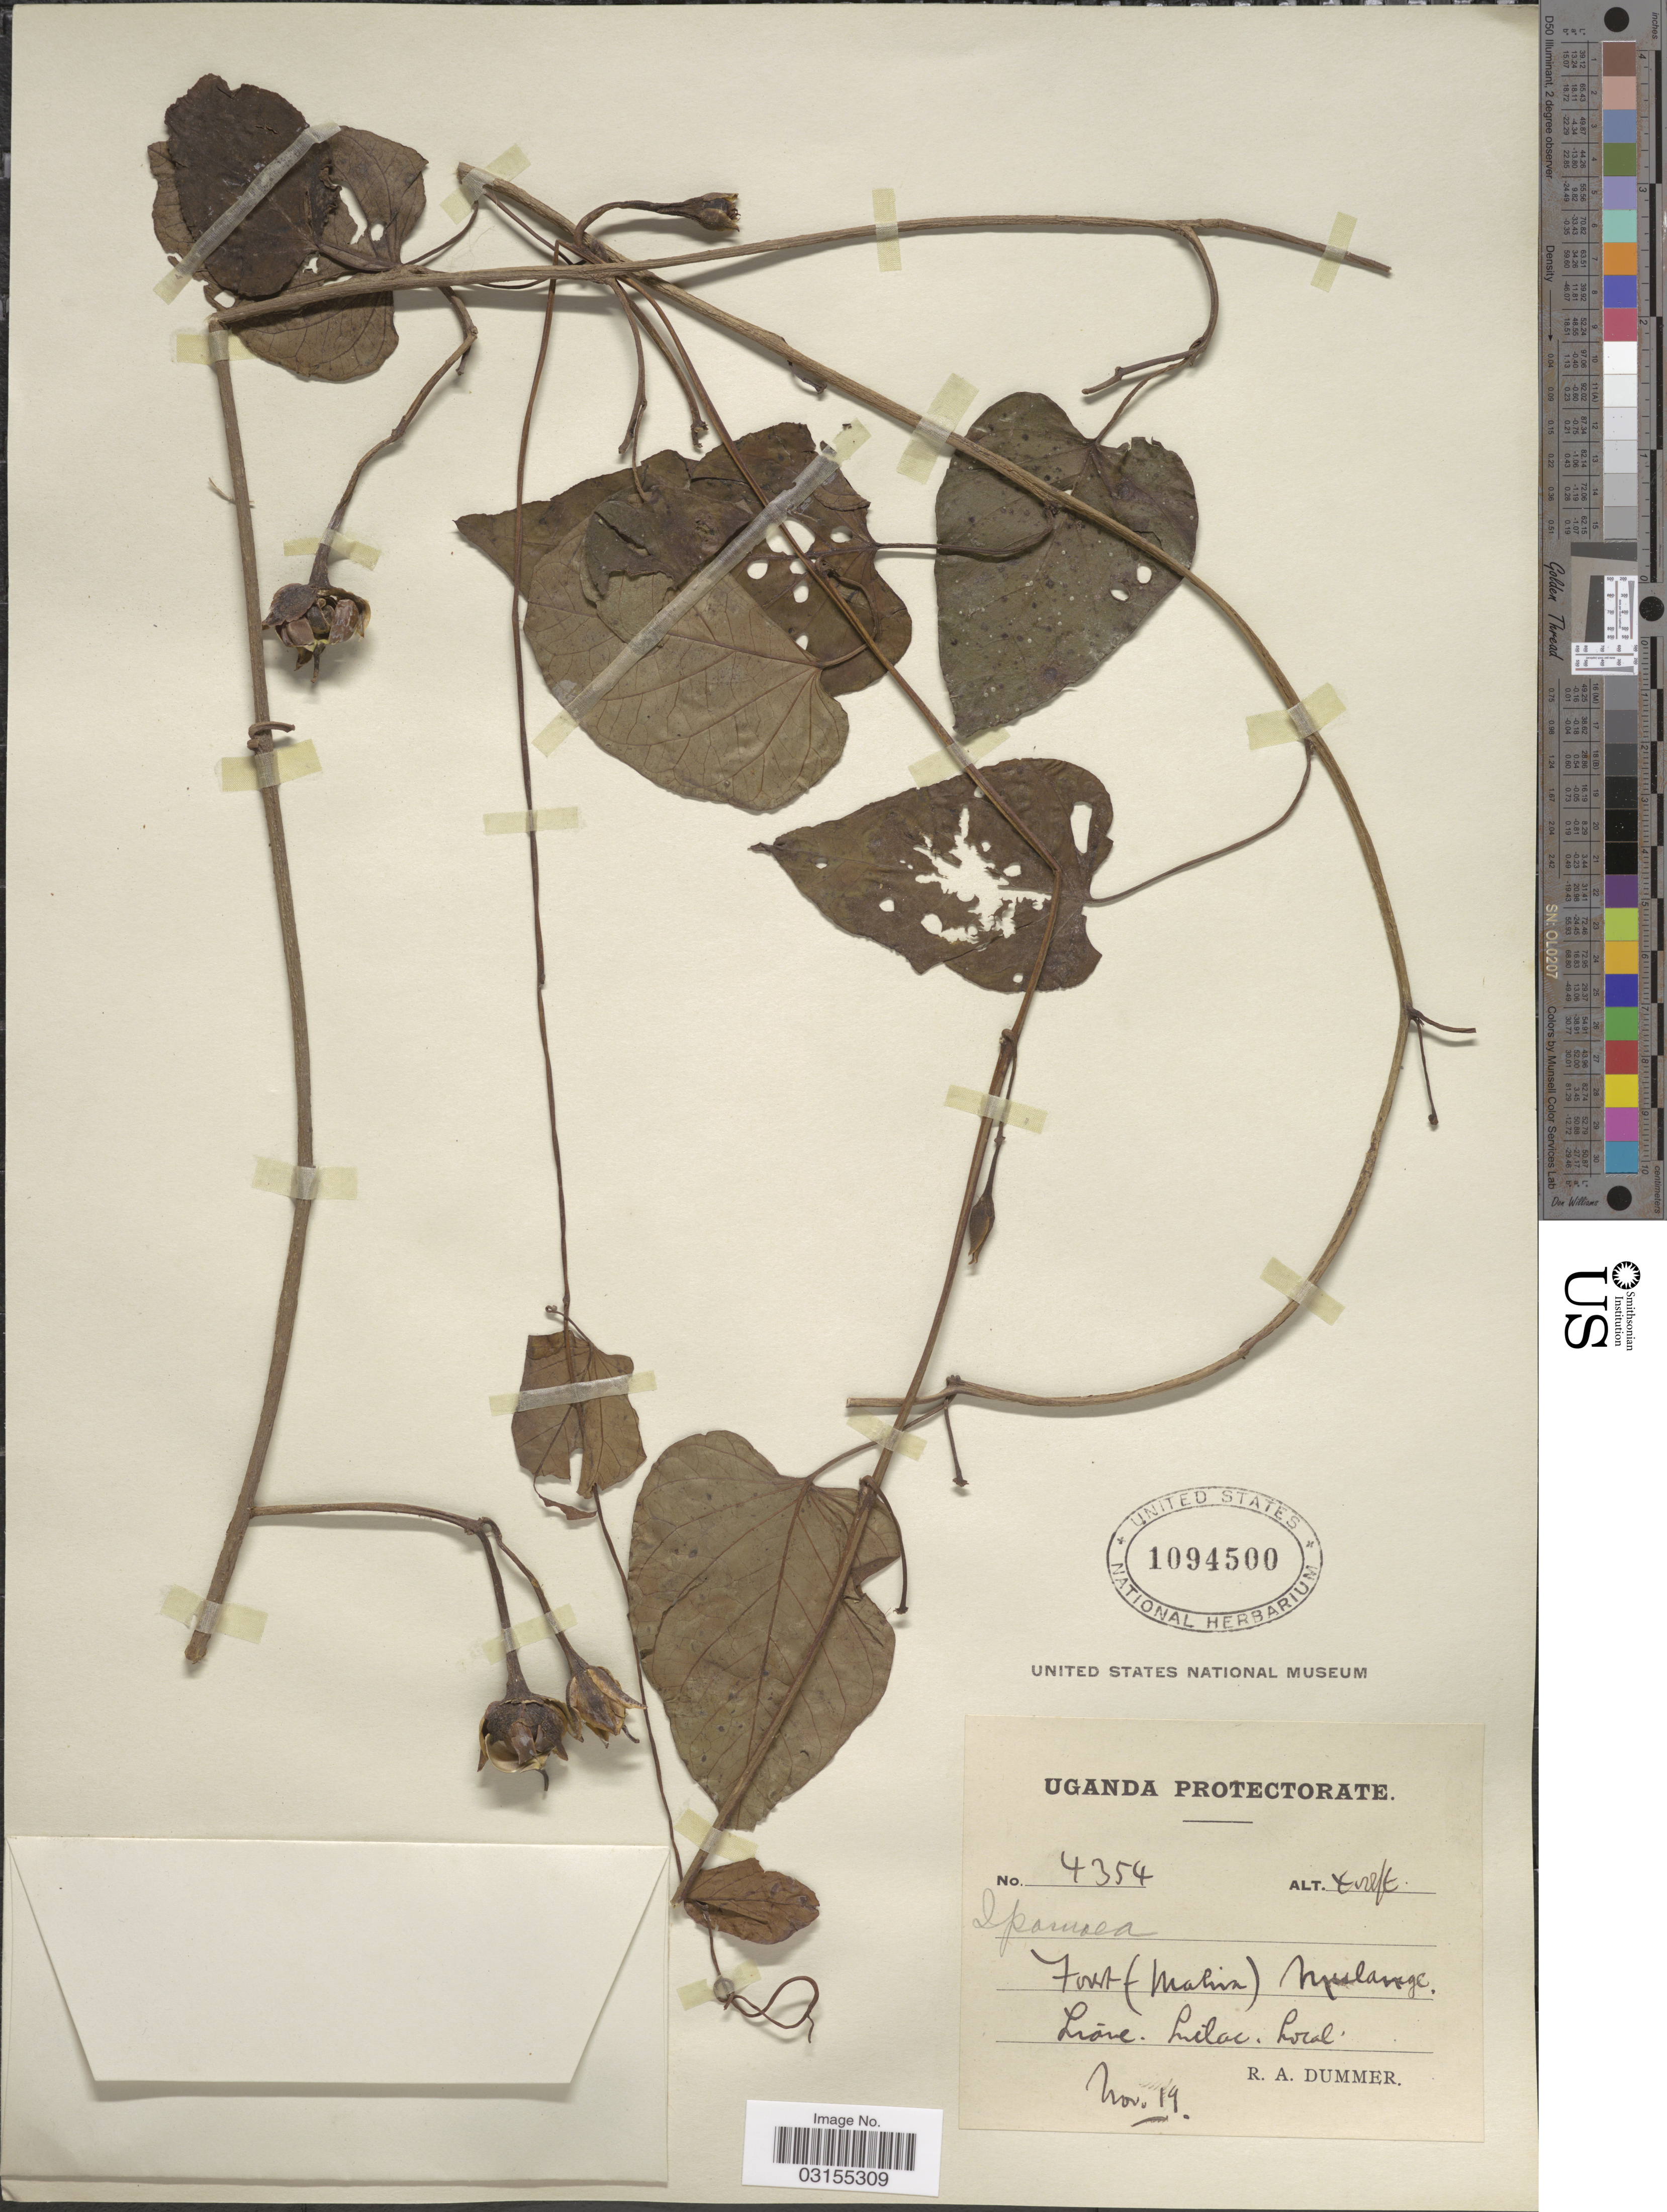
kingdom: Plantae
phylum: Tracheophyta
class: Magnoliopsida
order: Solanales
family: Convolvulaceae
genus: Ipomoea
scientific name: Ipomoea sp.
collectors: R. A. Dümmer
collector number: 4354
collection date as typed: Transcribed d/m/y: /11/19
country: Uganda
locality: Uganda Protectorate. Forest ( [illegible text]) Mulange.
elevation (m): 1219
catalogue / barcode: US 1094500